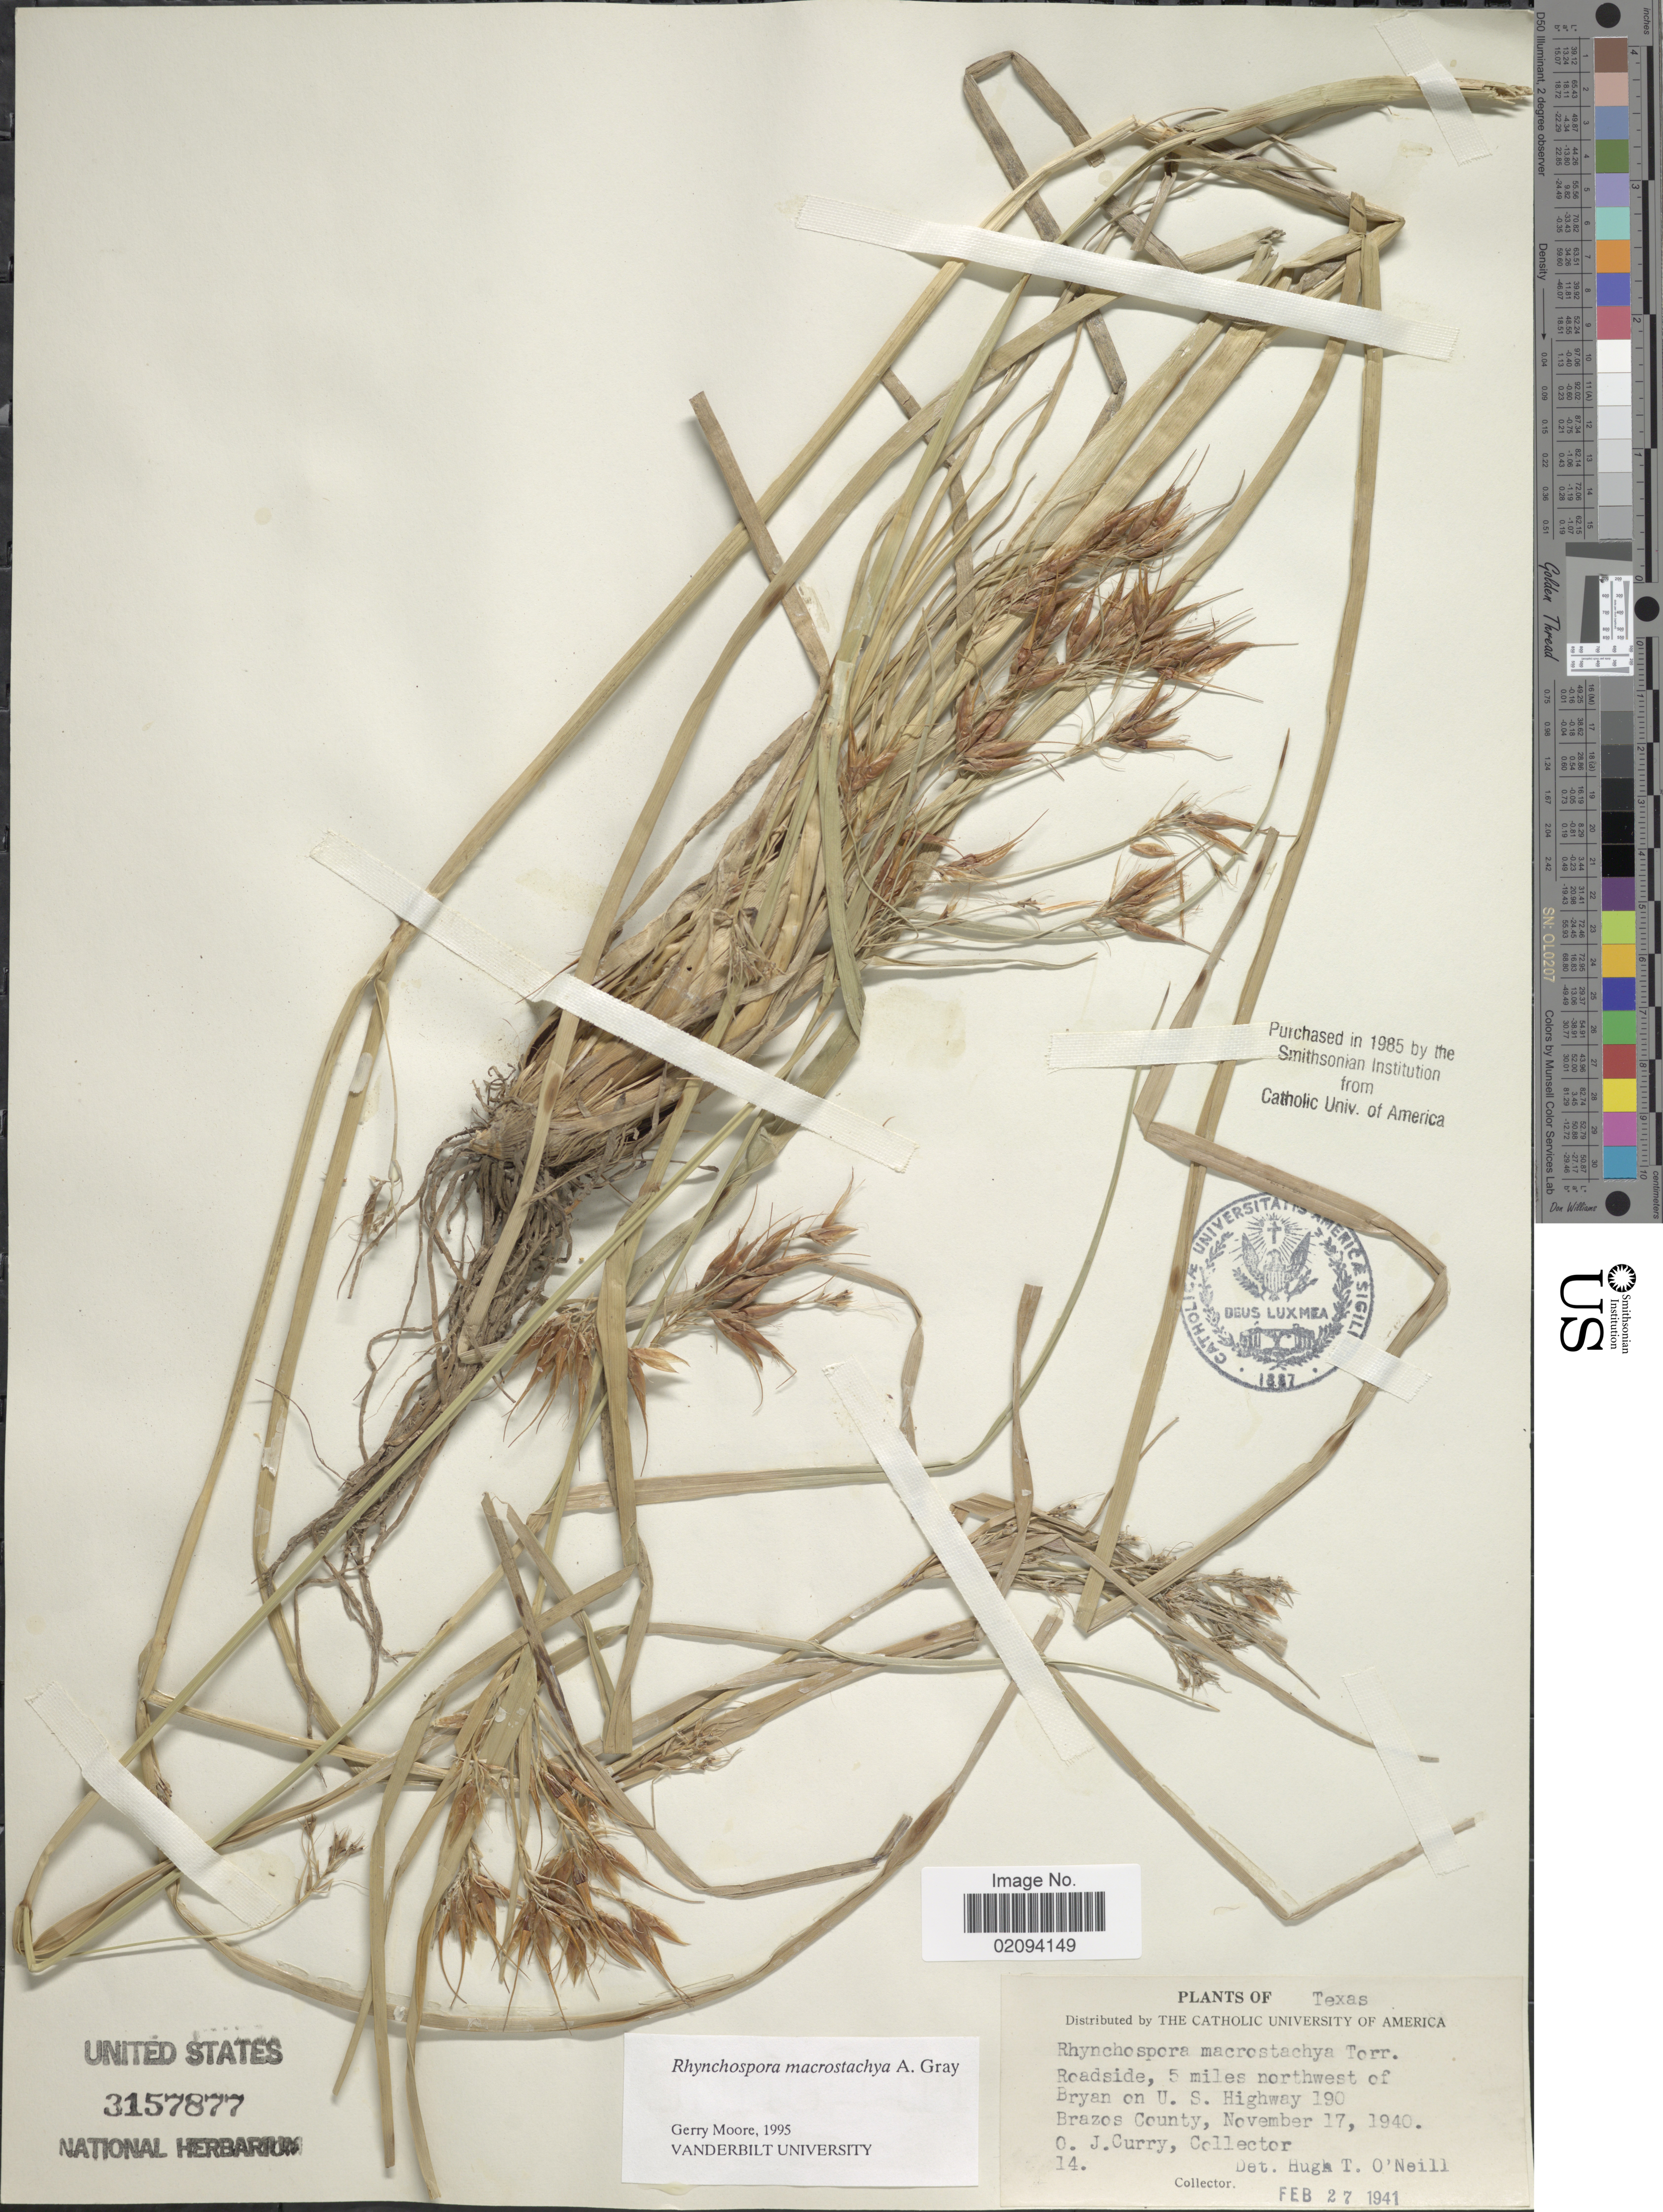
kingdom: Plantae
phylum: Tracheophyta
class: Liliopsida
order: Poales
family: Cyperaceae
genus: Rhynchospora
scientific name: Rhynchospora macrostachya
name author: Torr. ex A. Gray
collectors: O. Curry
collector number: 14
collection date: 1940-11-17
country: United States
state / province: Texas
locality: Roadside, 5 miles northwest of Bryan on U.S. Highway 190. Brazos County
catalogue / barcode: US 3157877